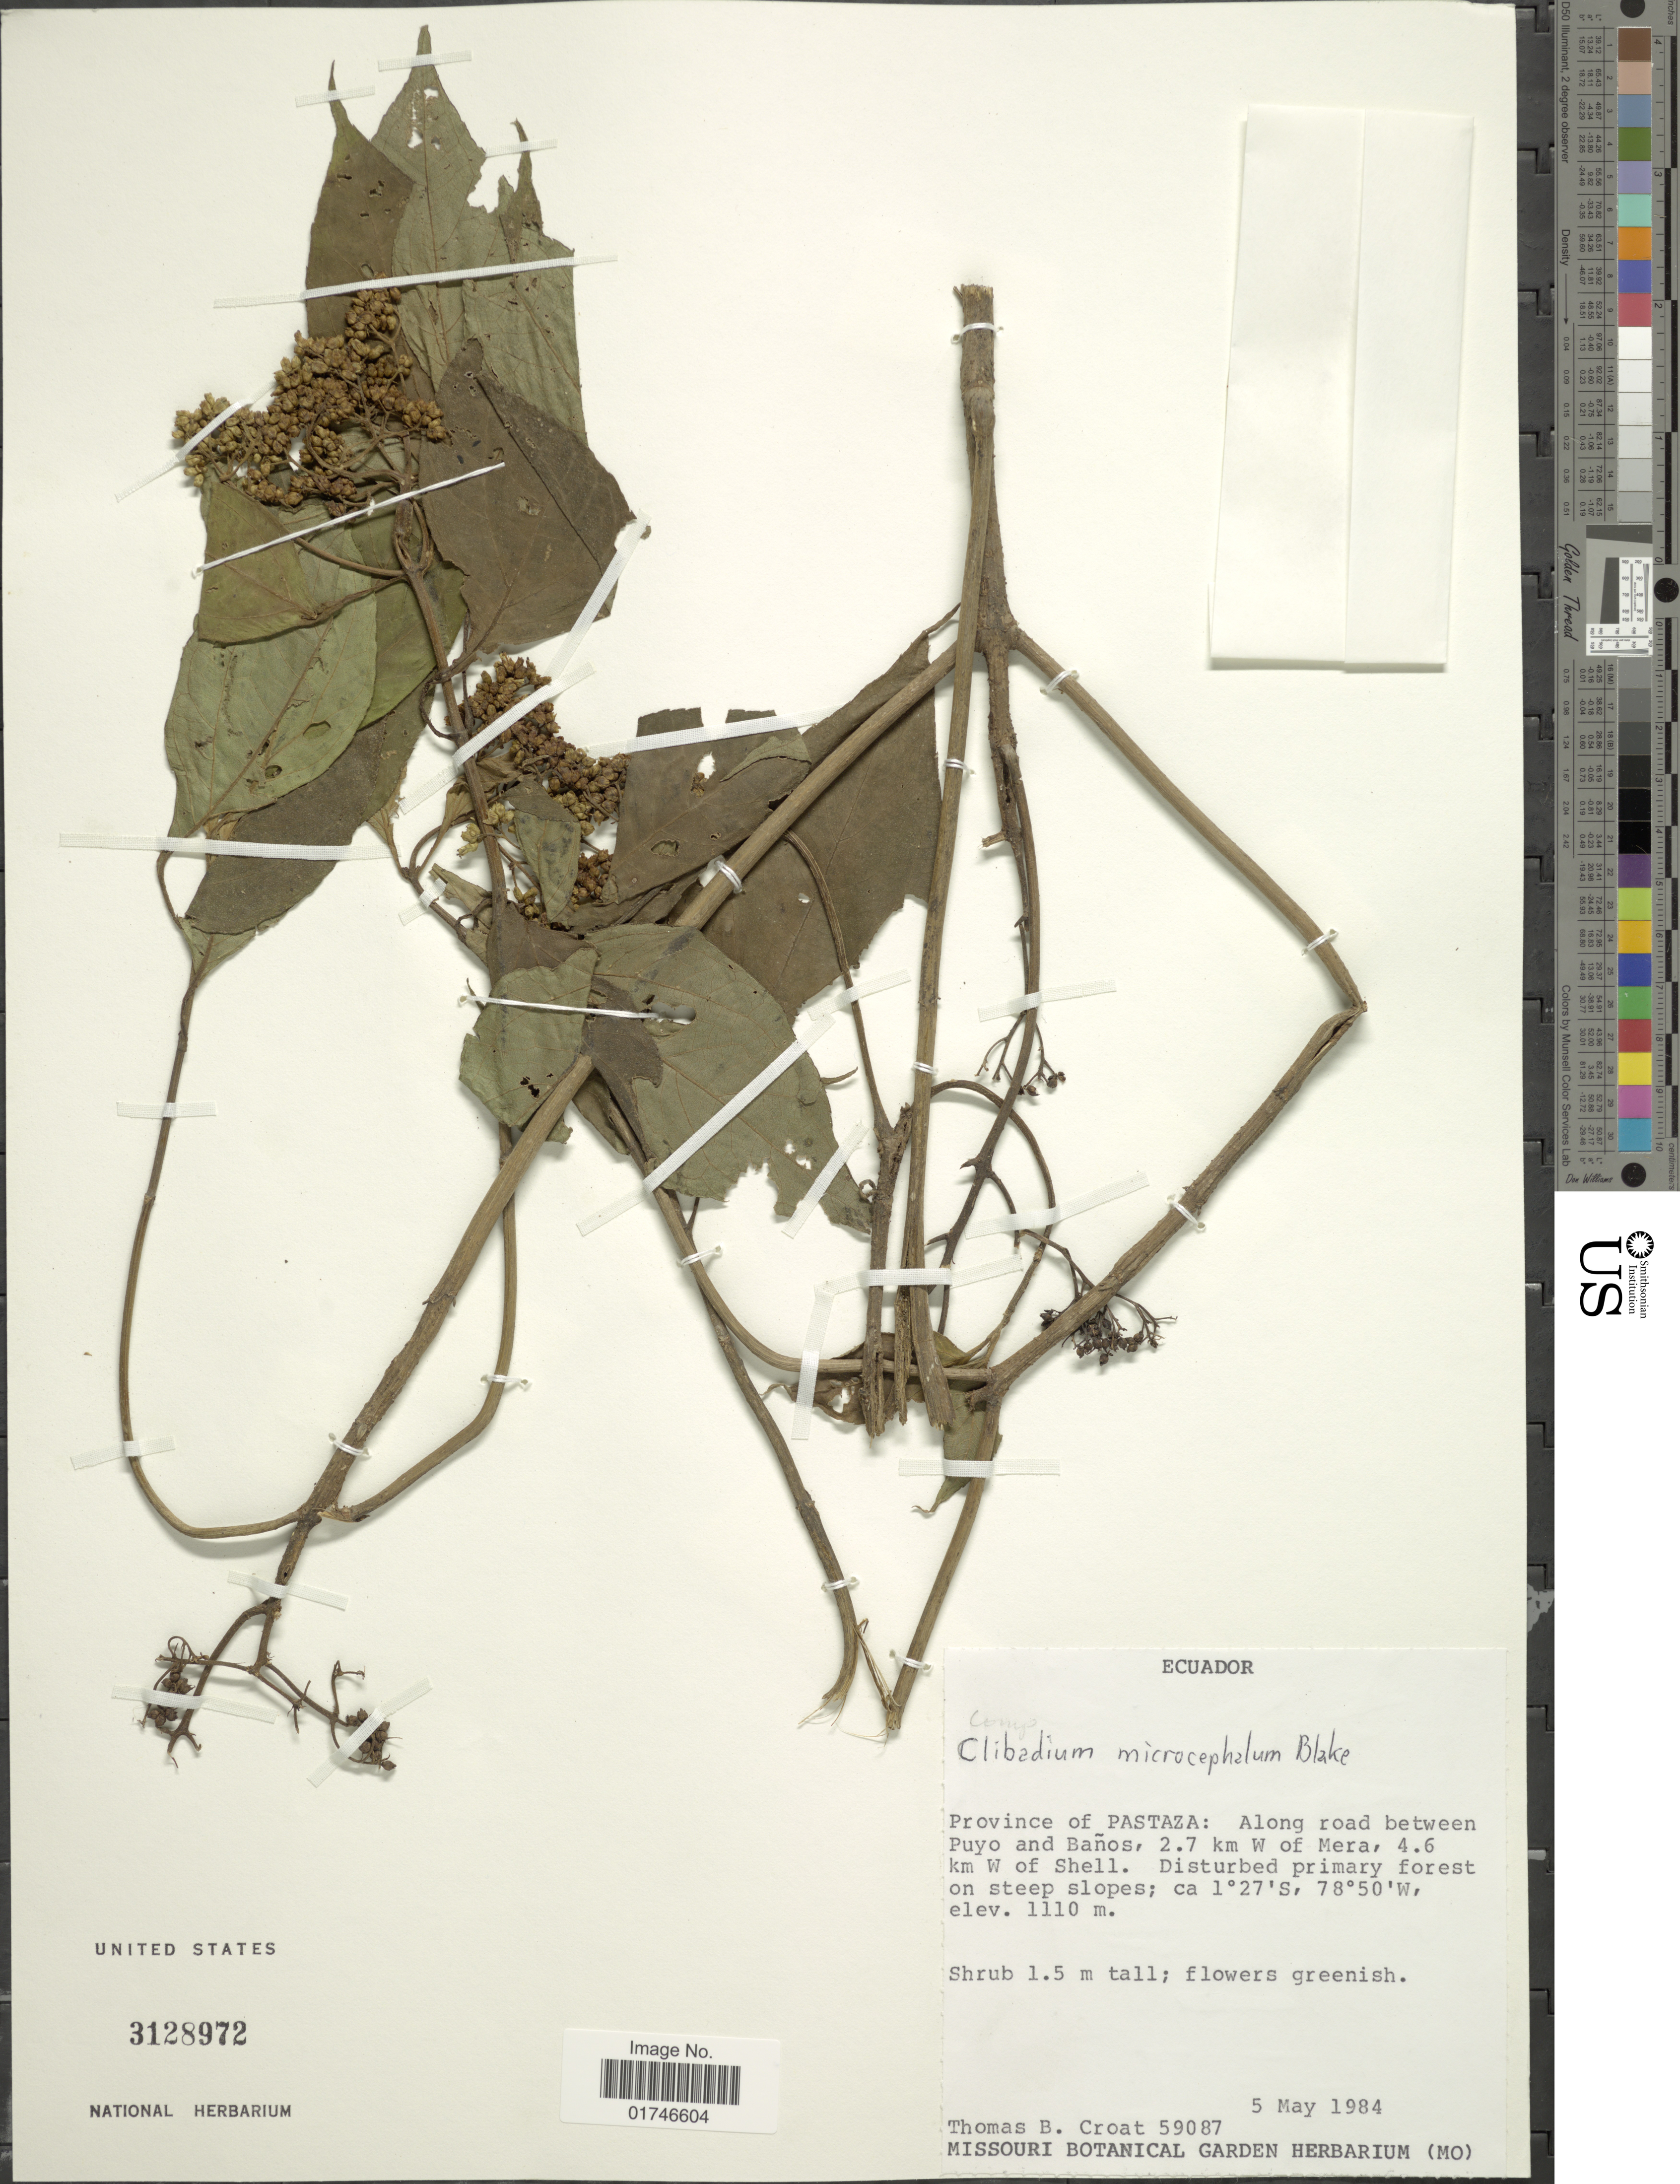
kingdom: Plantae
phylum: Tracheophyta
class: Magnoliopsida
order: Asterales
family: Asteraceae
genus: Clibadium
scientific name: Clibadium microcephalum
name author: S.F. Blake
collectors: T. B. Croat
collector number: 59087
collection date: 1984-05-05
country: Ecuador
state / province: Pastaza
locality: Province of Pastaza: Along road between Puyo and Banos, 2.7 km W of Mera. 4.6 km W of Shell.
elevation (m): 1110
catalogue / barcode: US 3128972